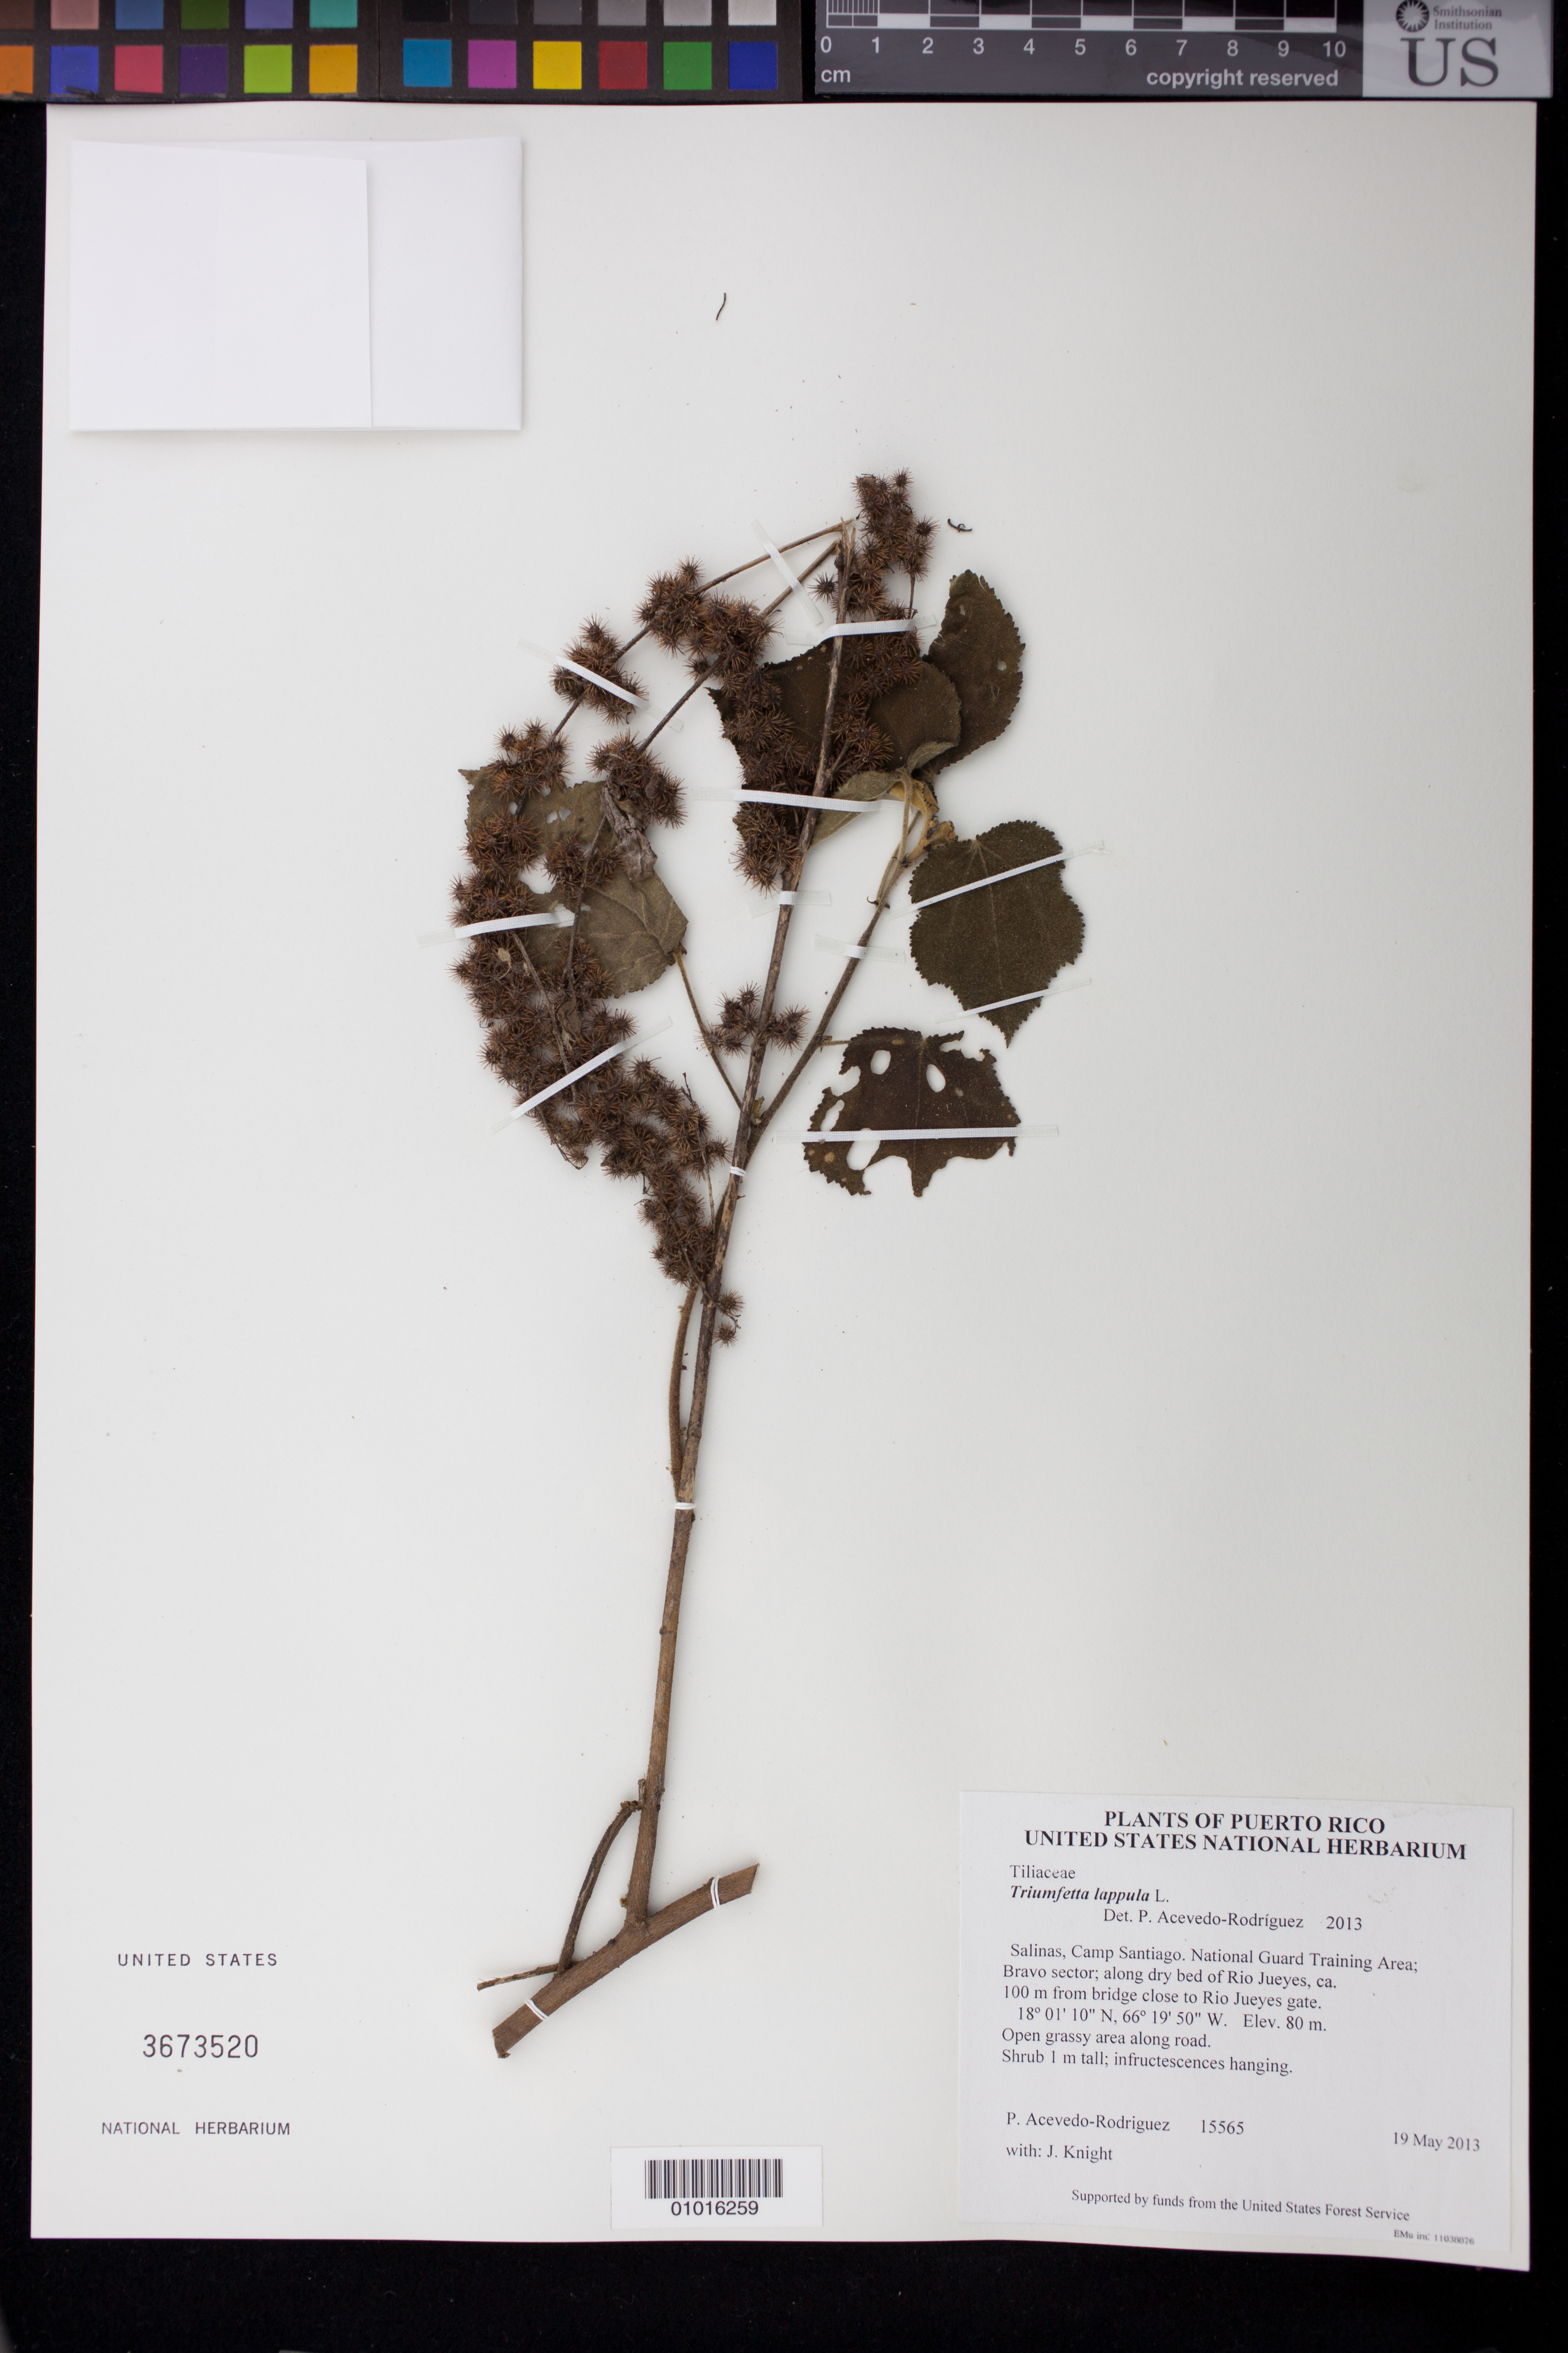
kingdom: Plantae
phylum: Tracheophyta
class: Magnoliopsida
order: Malvales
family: Malvaceae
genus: Triumfetta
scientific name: Triumfetta lappula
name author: L.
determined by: Acevedo-Rodríguez, P., (BOT), Smithsonian Institution - National Museum of Natural History (UNITED STATES)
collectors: P. Acevedo-Rodr. & J. Knight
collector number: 15565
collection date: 2013-05-19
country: Puerto Rico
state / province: Salinas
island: Puerto Rico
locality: Camp Santiago. National Guard Training Area; Bravo sector; along dry bed of Rio Jueyes, ca. 100 m from bridge close to Rio Jueyes gate.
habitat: Open grassy area along road.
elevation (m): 80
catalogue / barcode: US 3673520